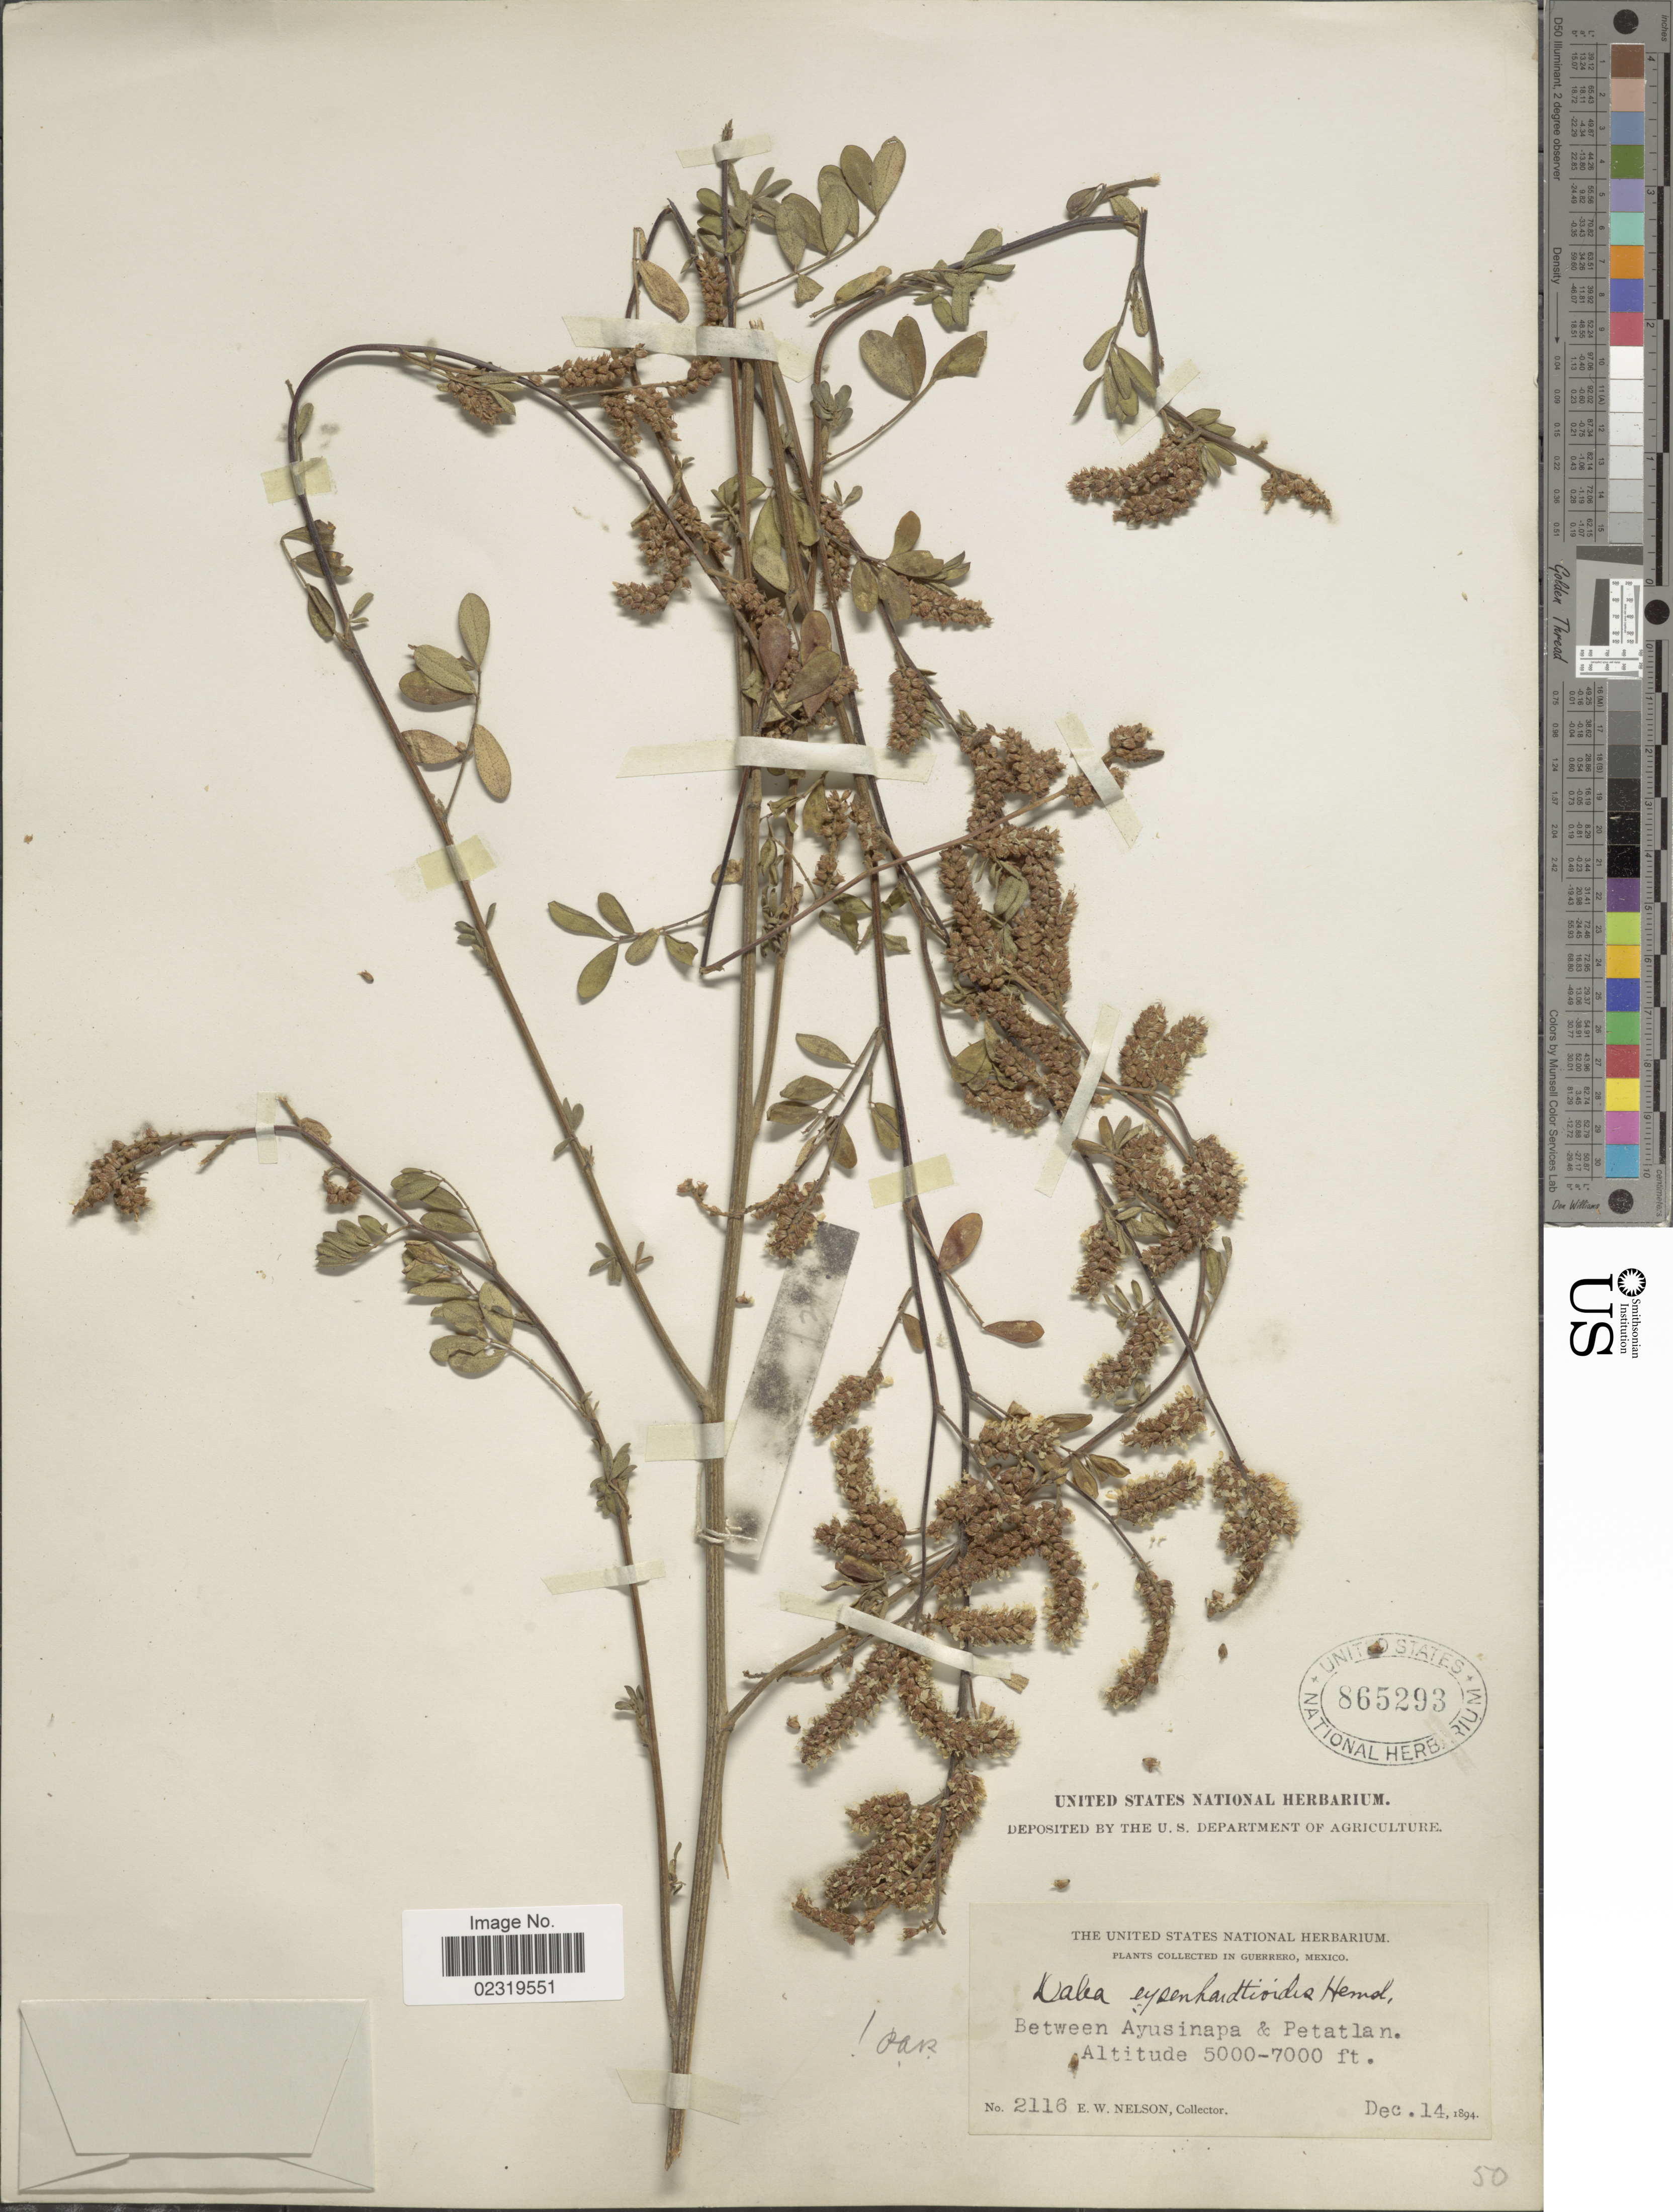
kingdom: Plantae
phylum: Tracheophyta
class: Magnoliopsida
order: Fabales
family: Fabaceae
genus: Dalea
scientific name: Dalea leucostachya var. eysenhardtioides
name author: (Hemsl.) Barneby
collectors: E. W. Nelson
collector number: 2116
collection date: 1894-12-14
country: Mexico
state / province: Guerrero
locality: Between Ayusinapa & Petatlan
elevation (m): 1524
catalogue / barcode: US 865293